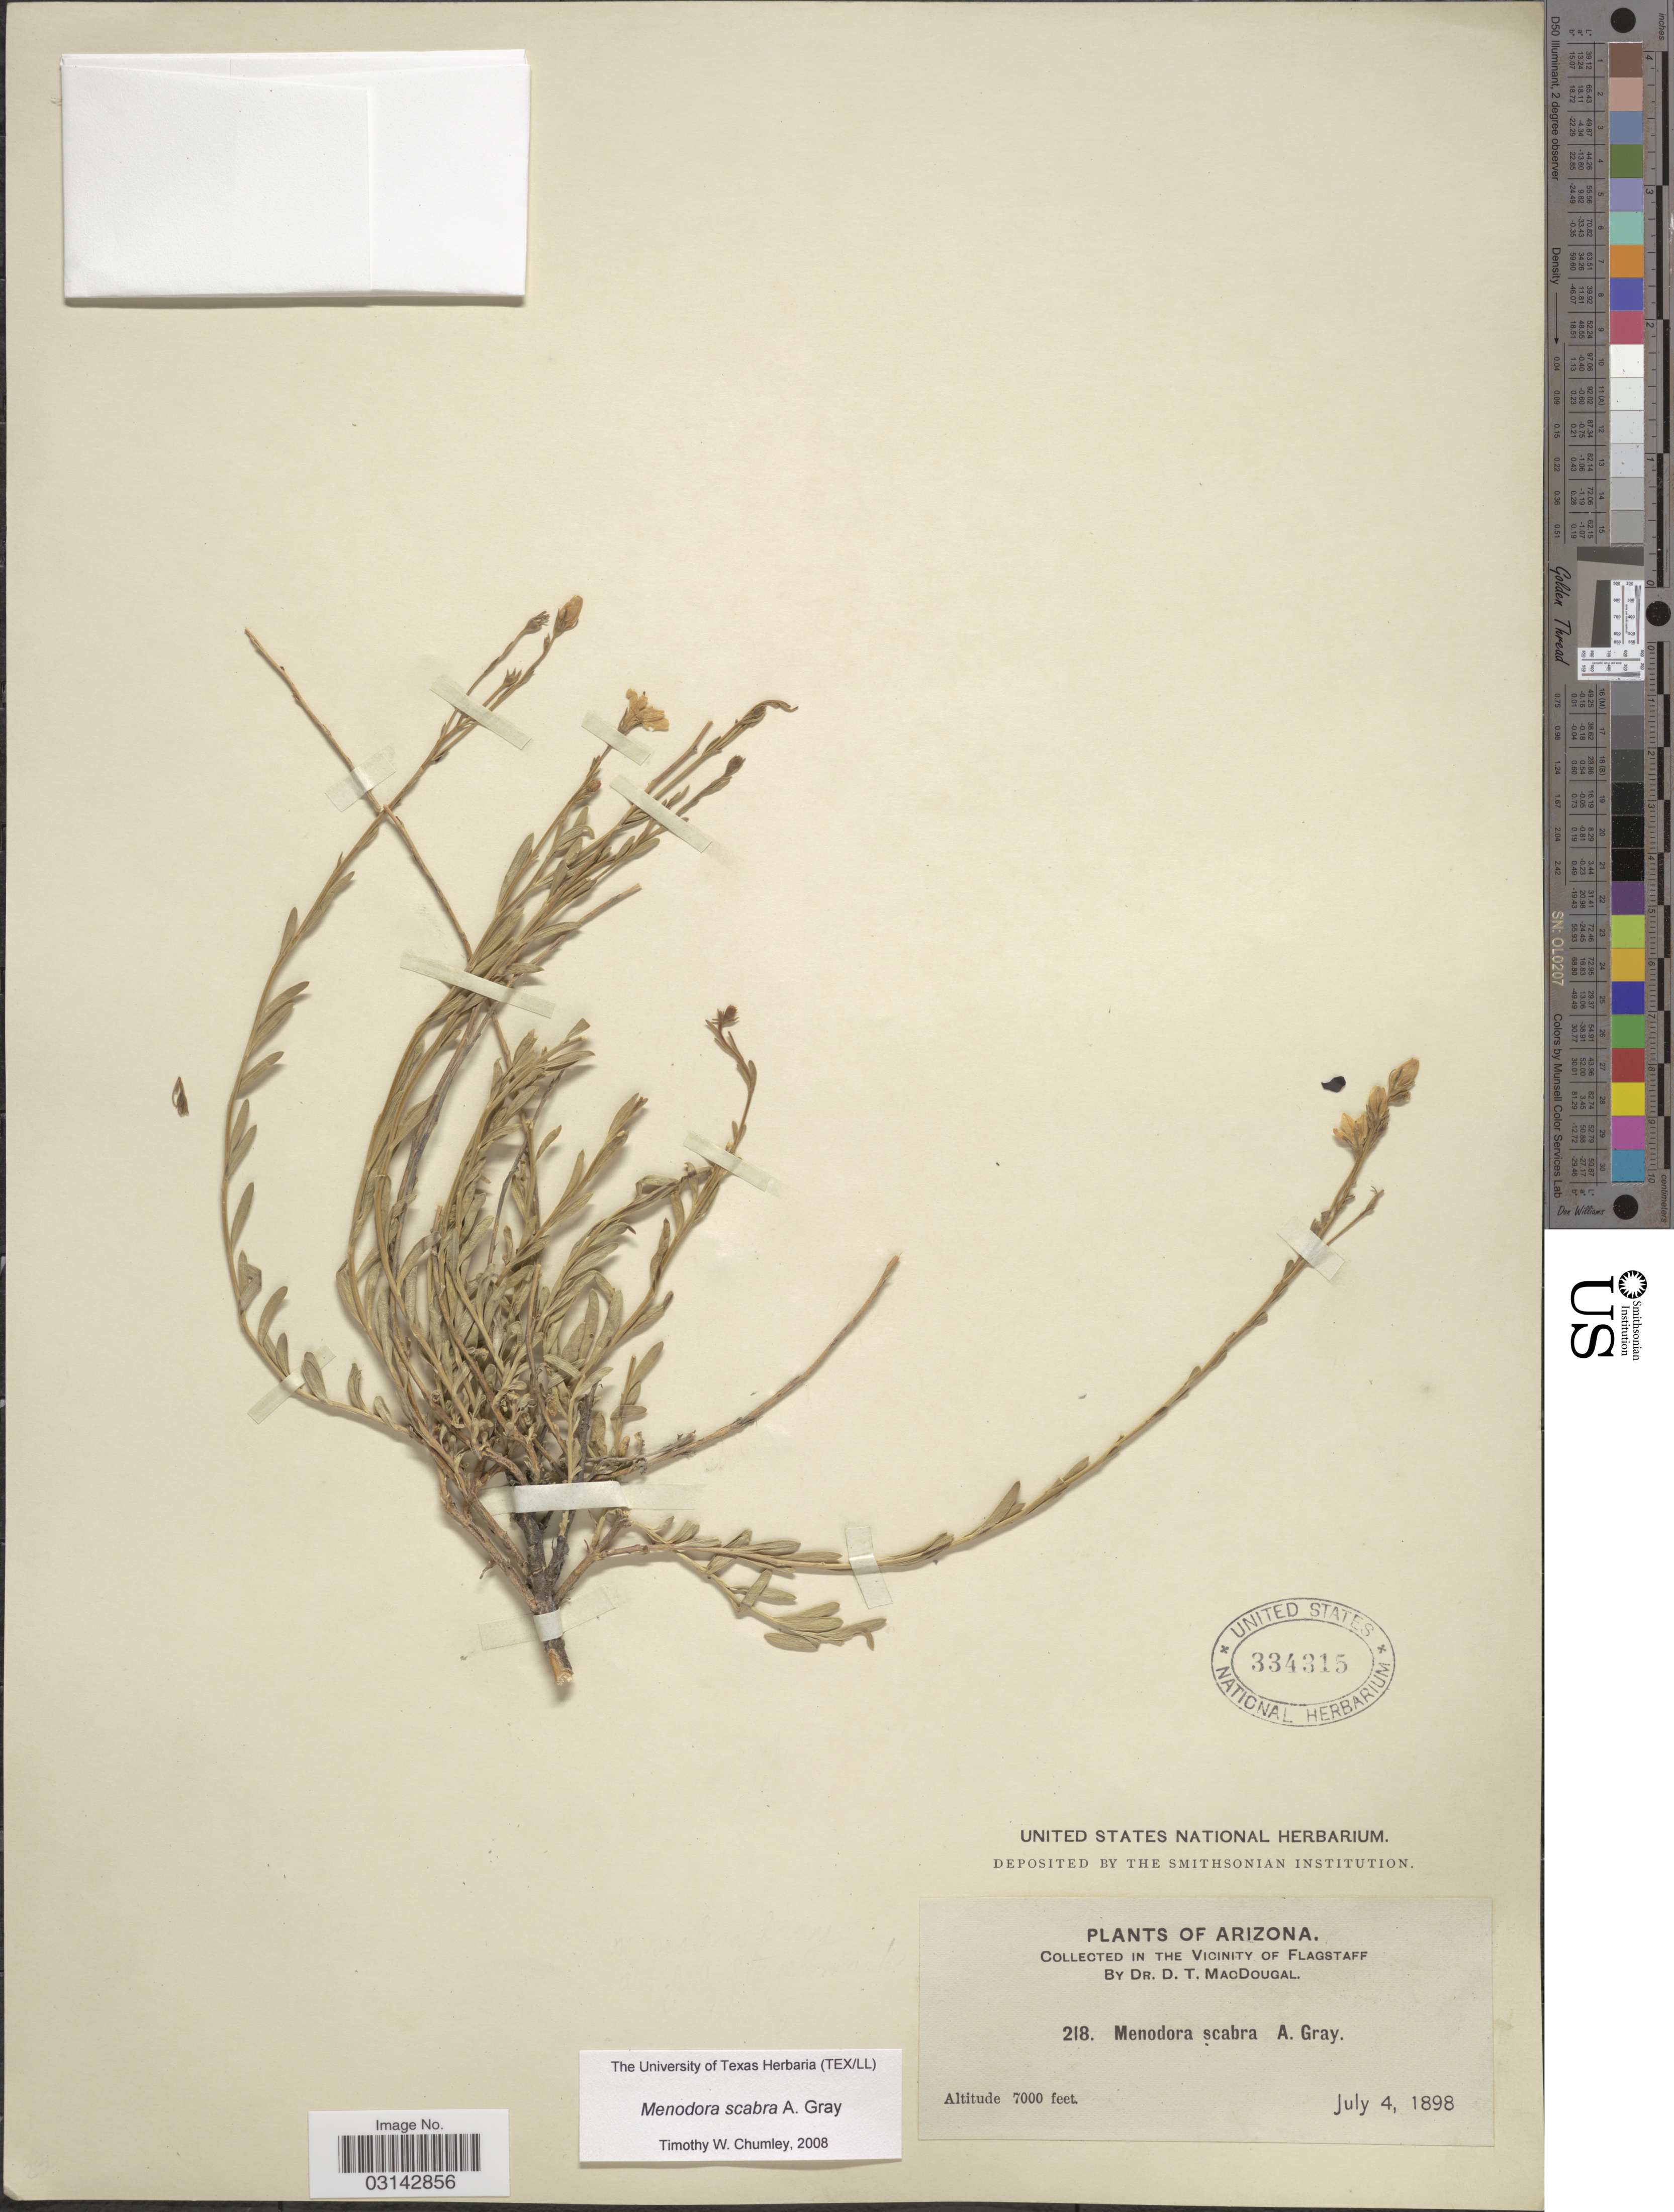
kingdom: Plantae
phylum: Tracheophyta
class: Magnoliopsida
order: Lamiales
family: Oleaceae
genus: Menodora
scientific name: Menodora scabra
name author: A. Gray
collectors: D. T. MacDougal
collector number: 218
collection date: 1898-07-04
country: United States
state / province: Arizona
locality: Vicinity of Flagstaff.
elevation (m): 2134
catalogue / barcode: US 334315